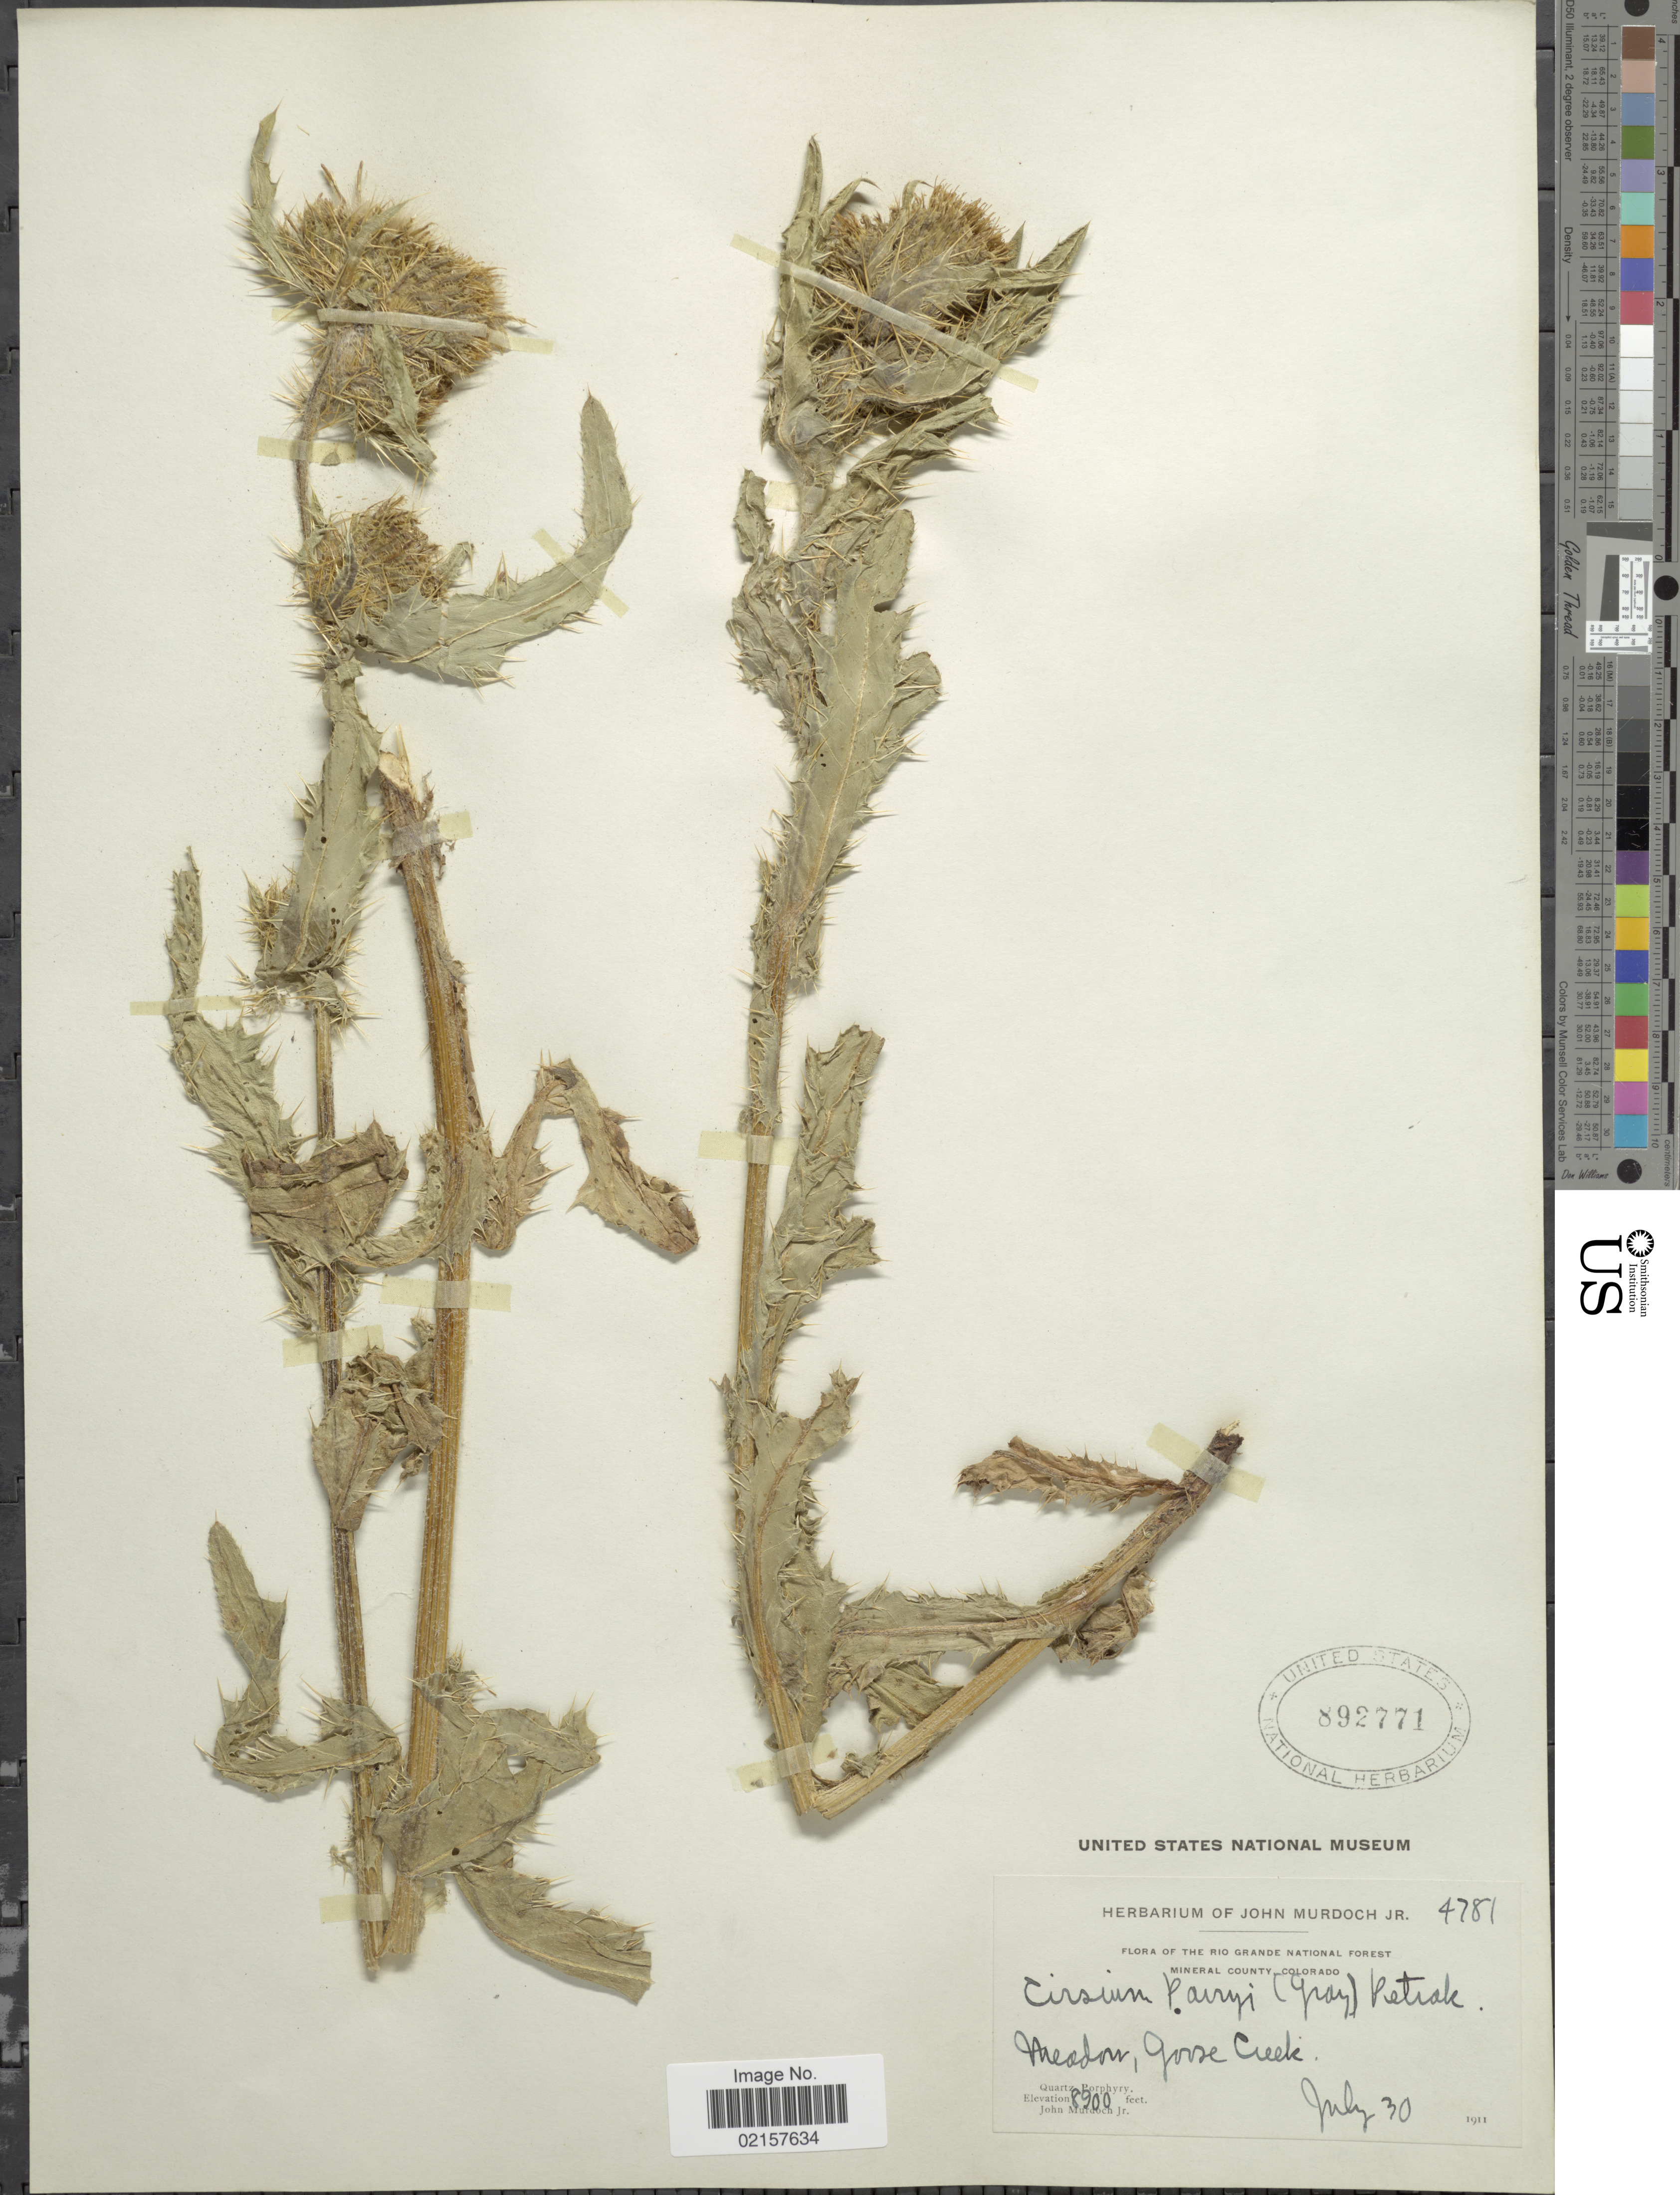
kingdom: Plantae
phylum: Tracheophyta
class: Magnoliopsida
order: Asterales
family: Asteraceae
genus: Cirsium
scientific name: Cirsium parryi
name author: (A. Gray) Petr.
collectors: J. Murdoch Jr.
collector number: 4781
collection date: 1911-07-30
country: United States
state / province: Colorado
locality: Rio Grande National Forest, Mineral County, meadow, Goose creek, Quarts Porphyry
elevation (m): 2713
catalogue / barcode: US 892771